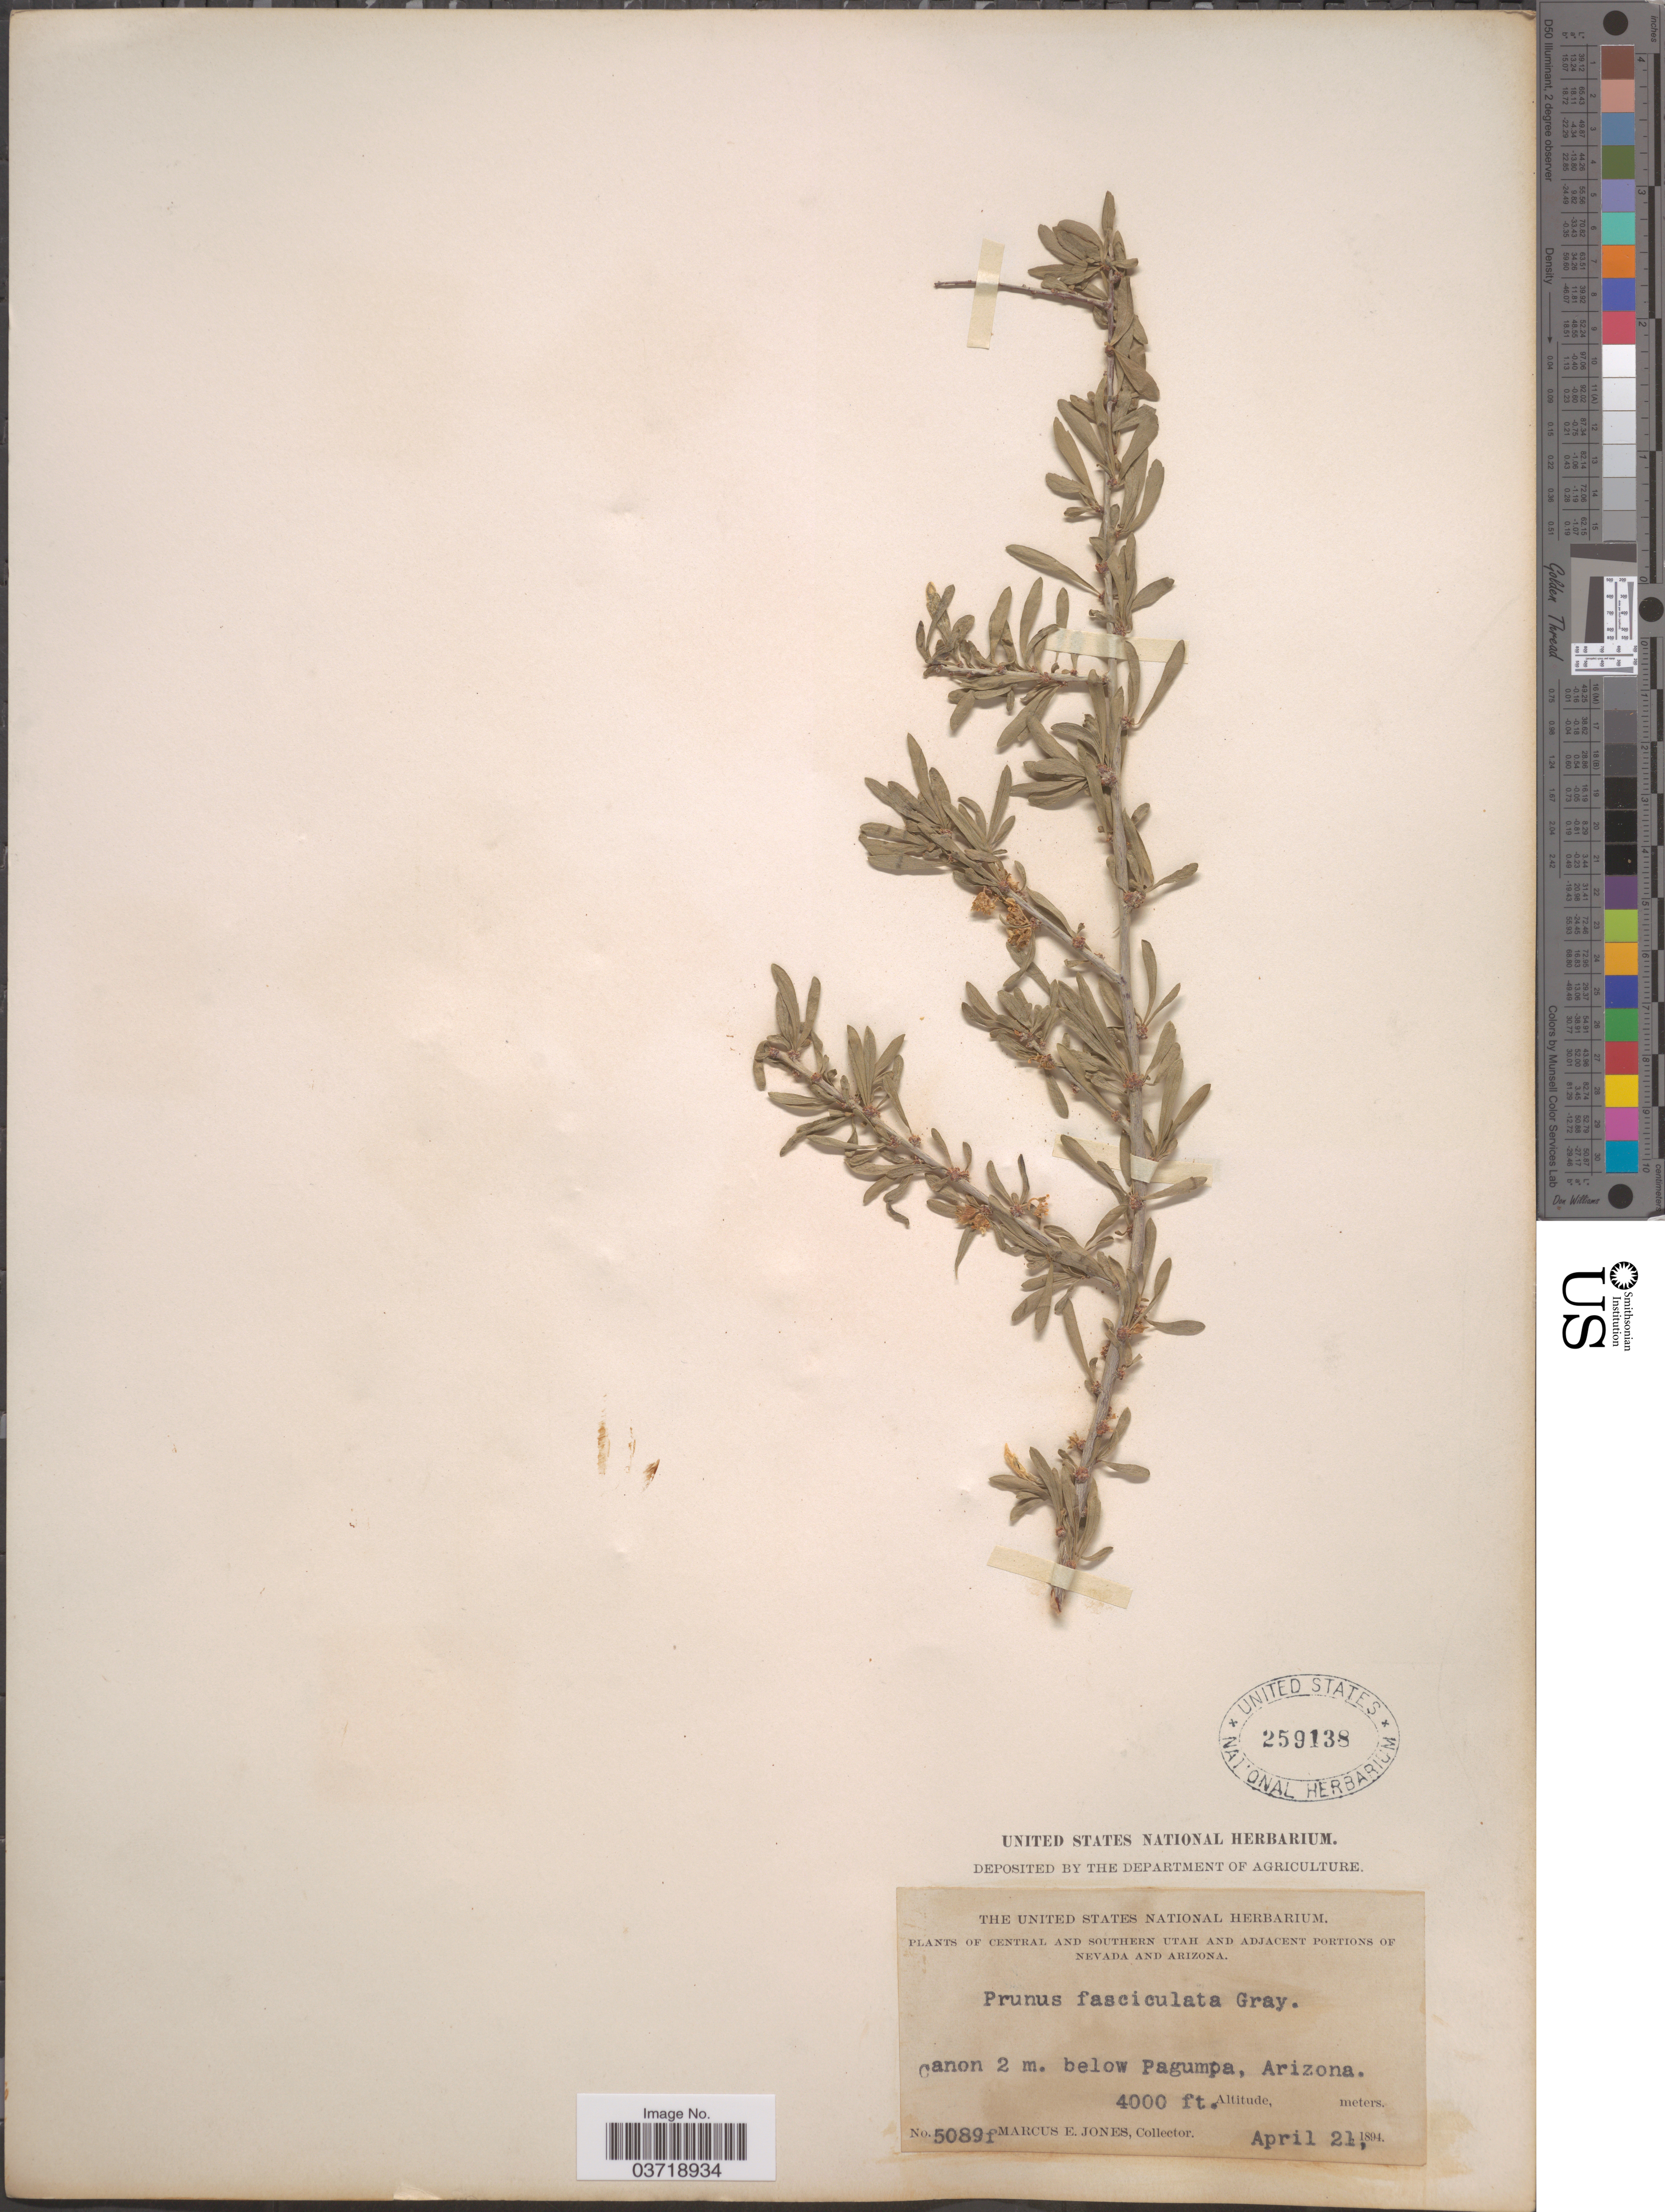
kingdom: Plantae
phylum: Tracheophyta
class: Magnoliopsida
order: Rosales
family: Rosaceae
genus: Prunus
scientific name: Prunus fasciculata var. fasciculata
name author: (Torr.) A. Gray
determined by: Strong, Mark T., (BOT), Smithsonian Institution - National Museum of Natural History (UNITED STATES)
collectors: M. E. Jones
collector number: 5089f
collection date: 1894-04-21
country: United States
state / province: Arizona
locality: Canon 2 m. below Pagumpa.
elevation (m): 1219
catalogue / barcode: US 259138